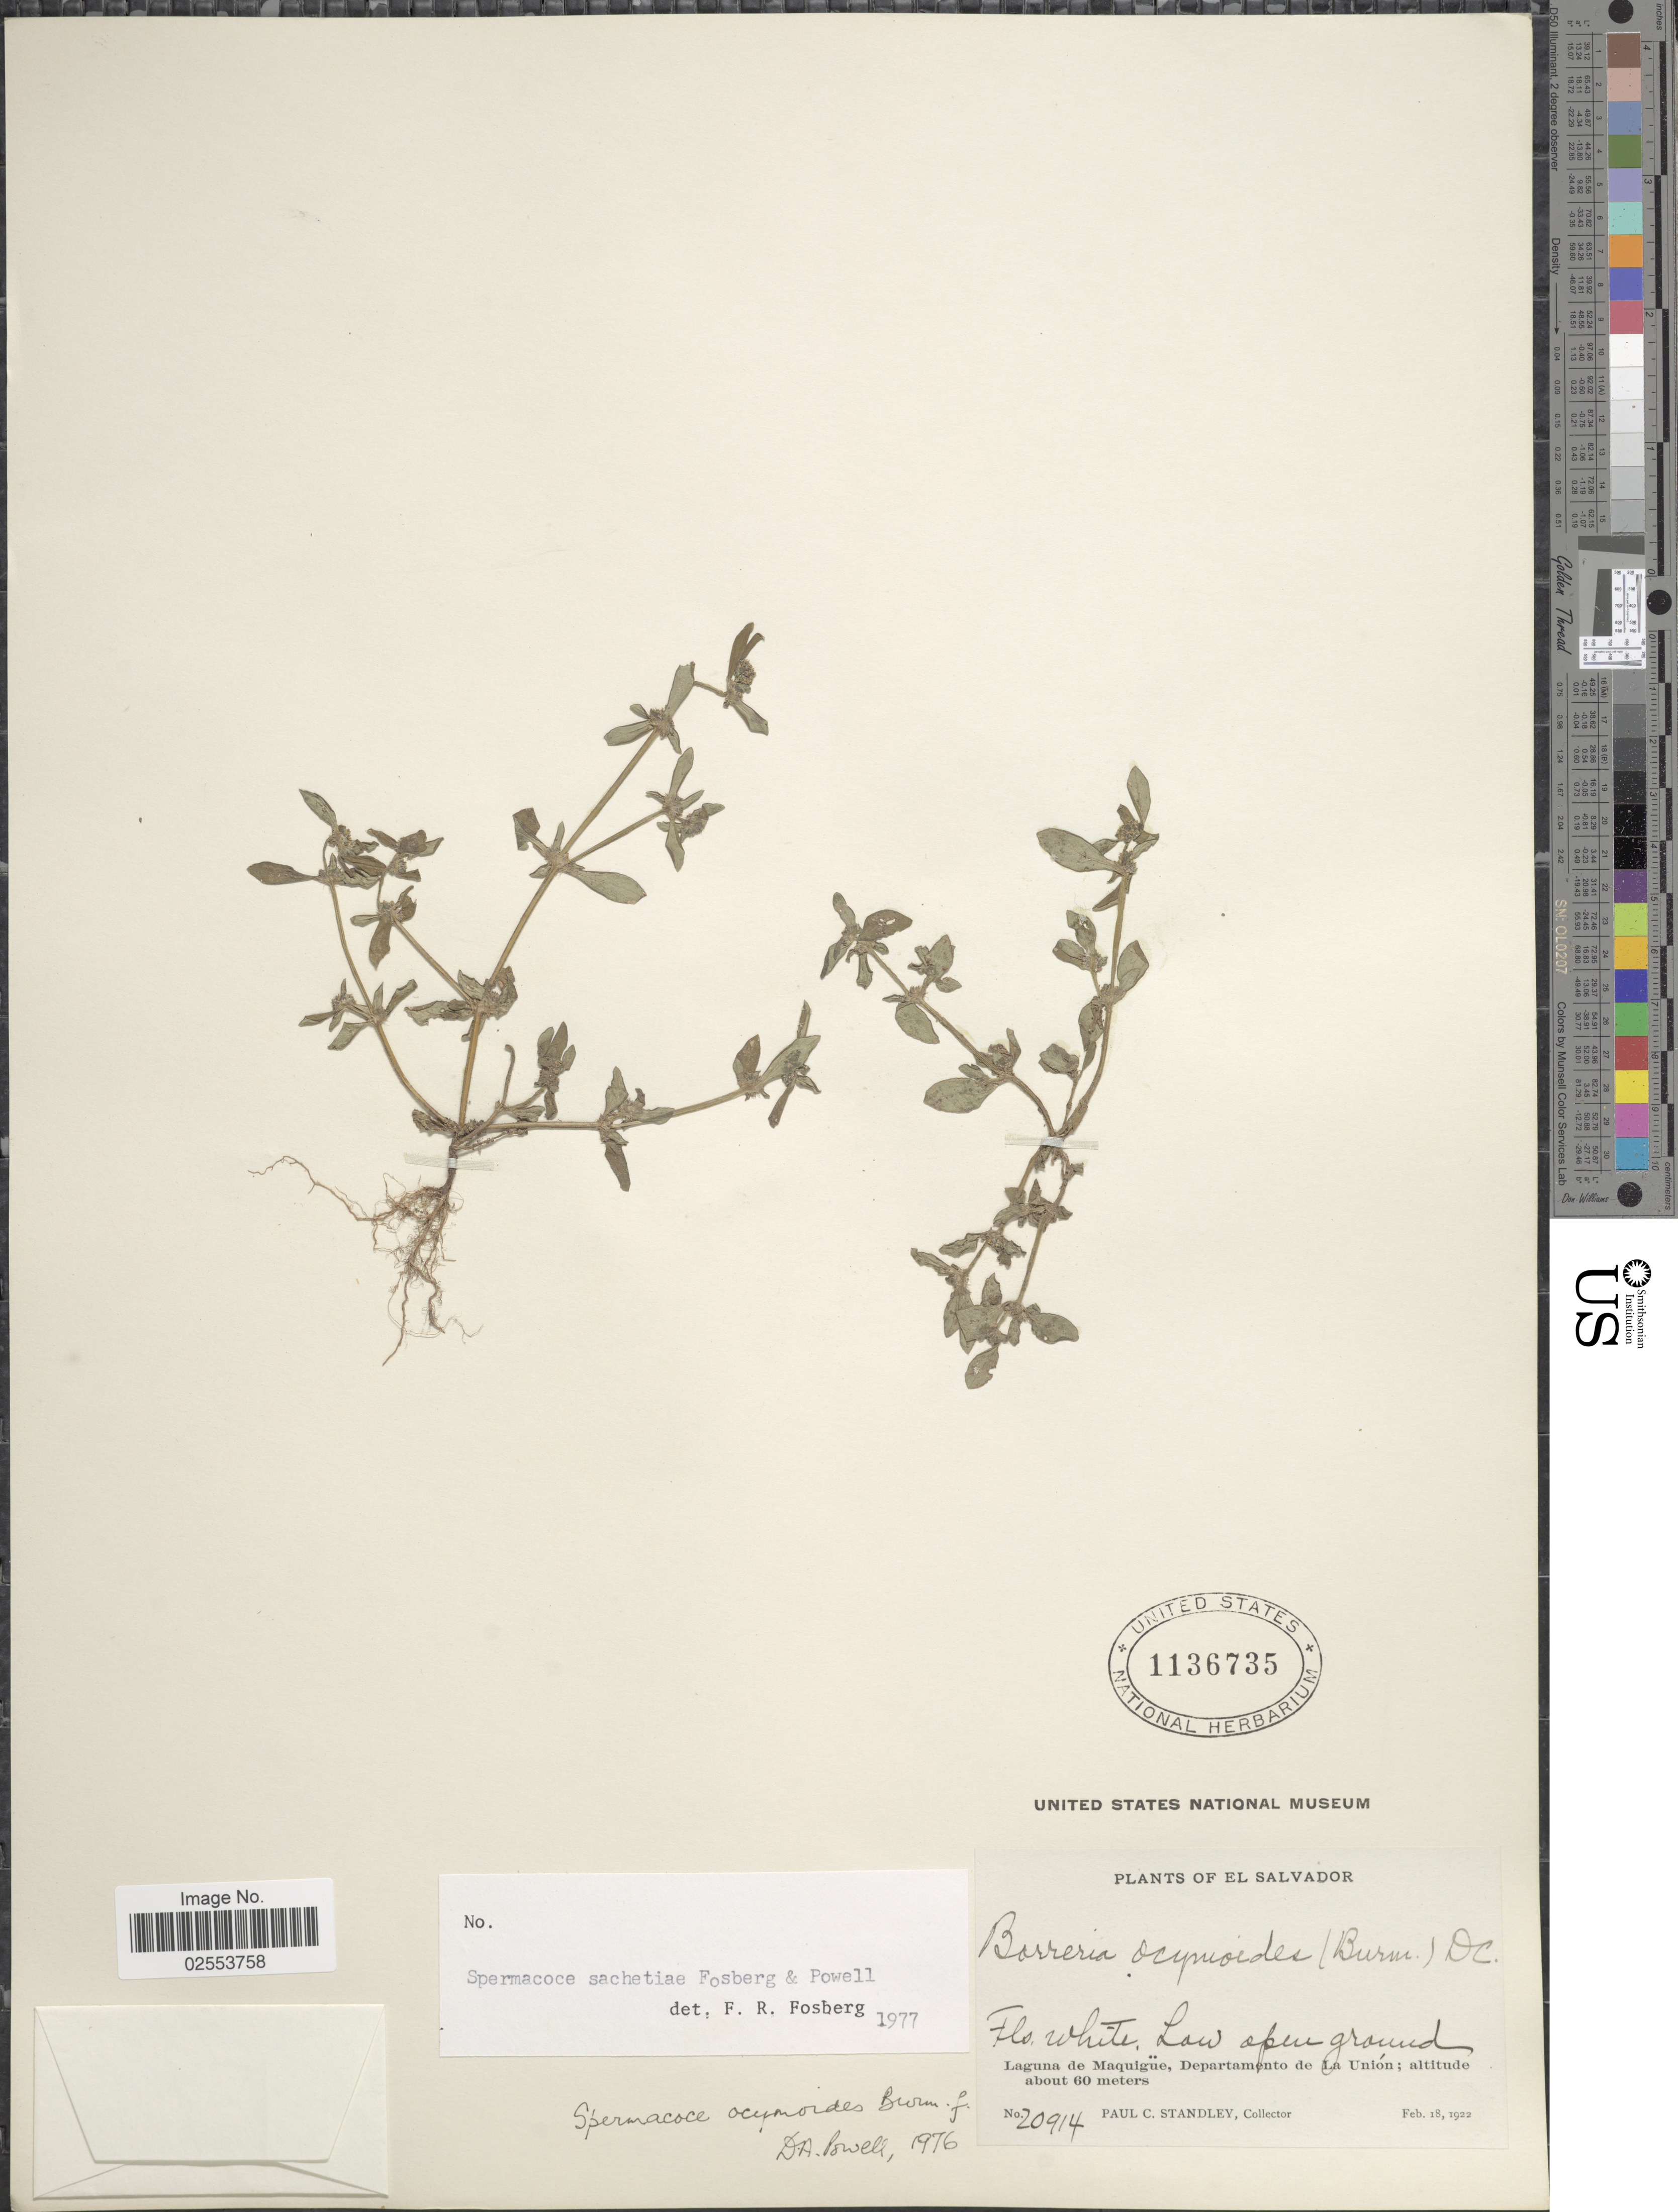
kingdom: Plantae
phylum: Tracheophyta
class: Magnoliopsida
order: Gentianales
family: Rubiaceae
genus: Spermacoce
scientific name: Spermacoce sachetiae Fosberg & D.A. Powell sp. nov. ined.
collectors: P. C. Standley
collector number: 20914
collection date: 1922-02-18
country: El Salvador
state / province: La Union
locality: Low open ground, Laguna de Maquigue.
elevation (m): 60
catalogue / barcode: US 1136735